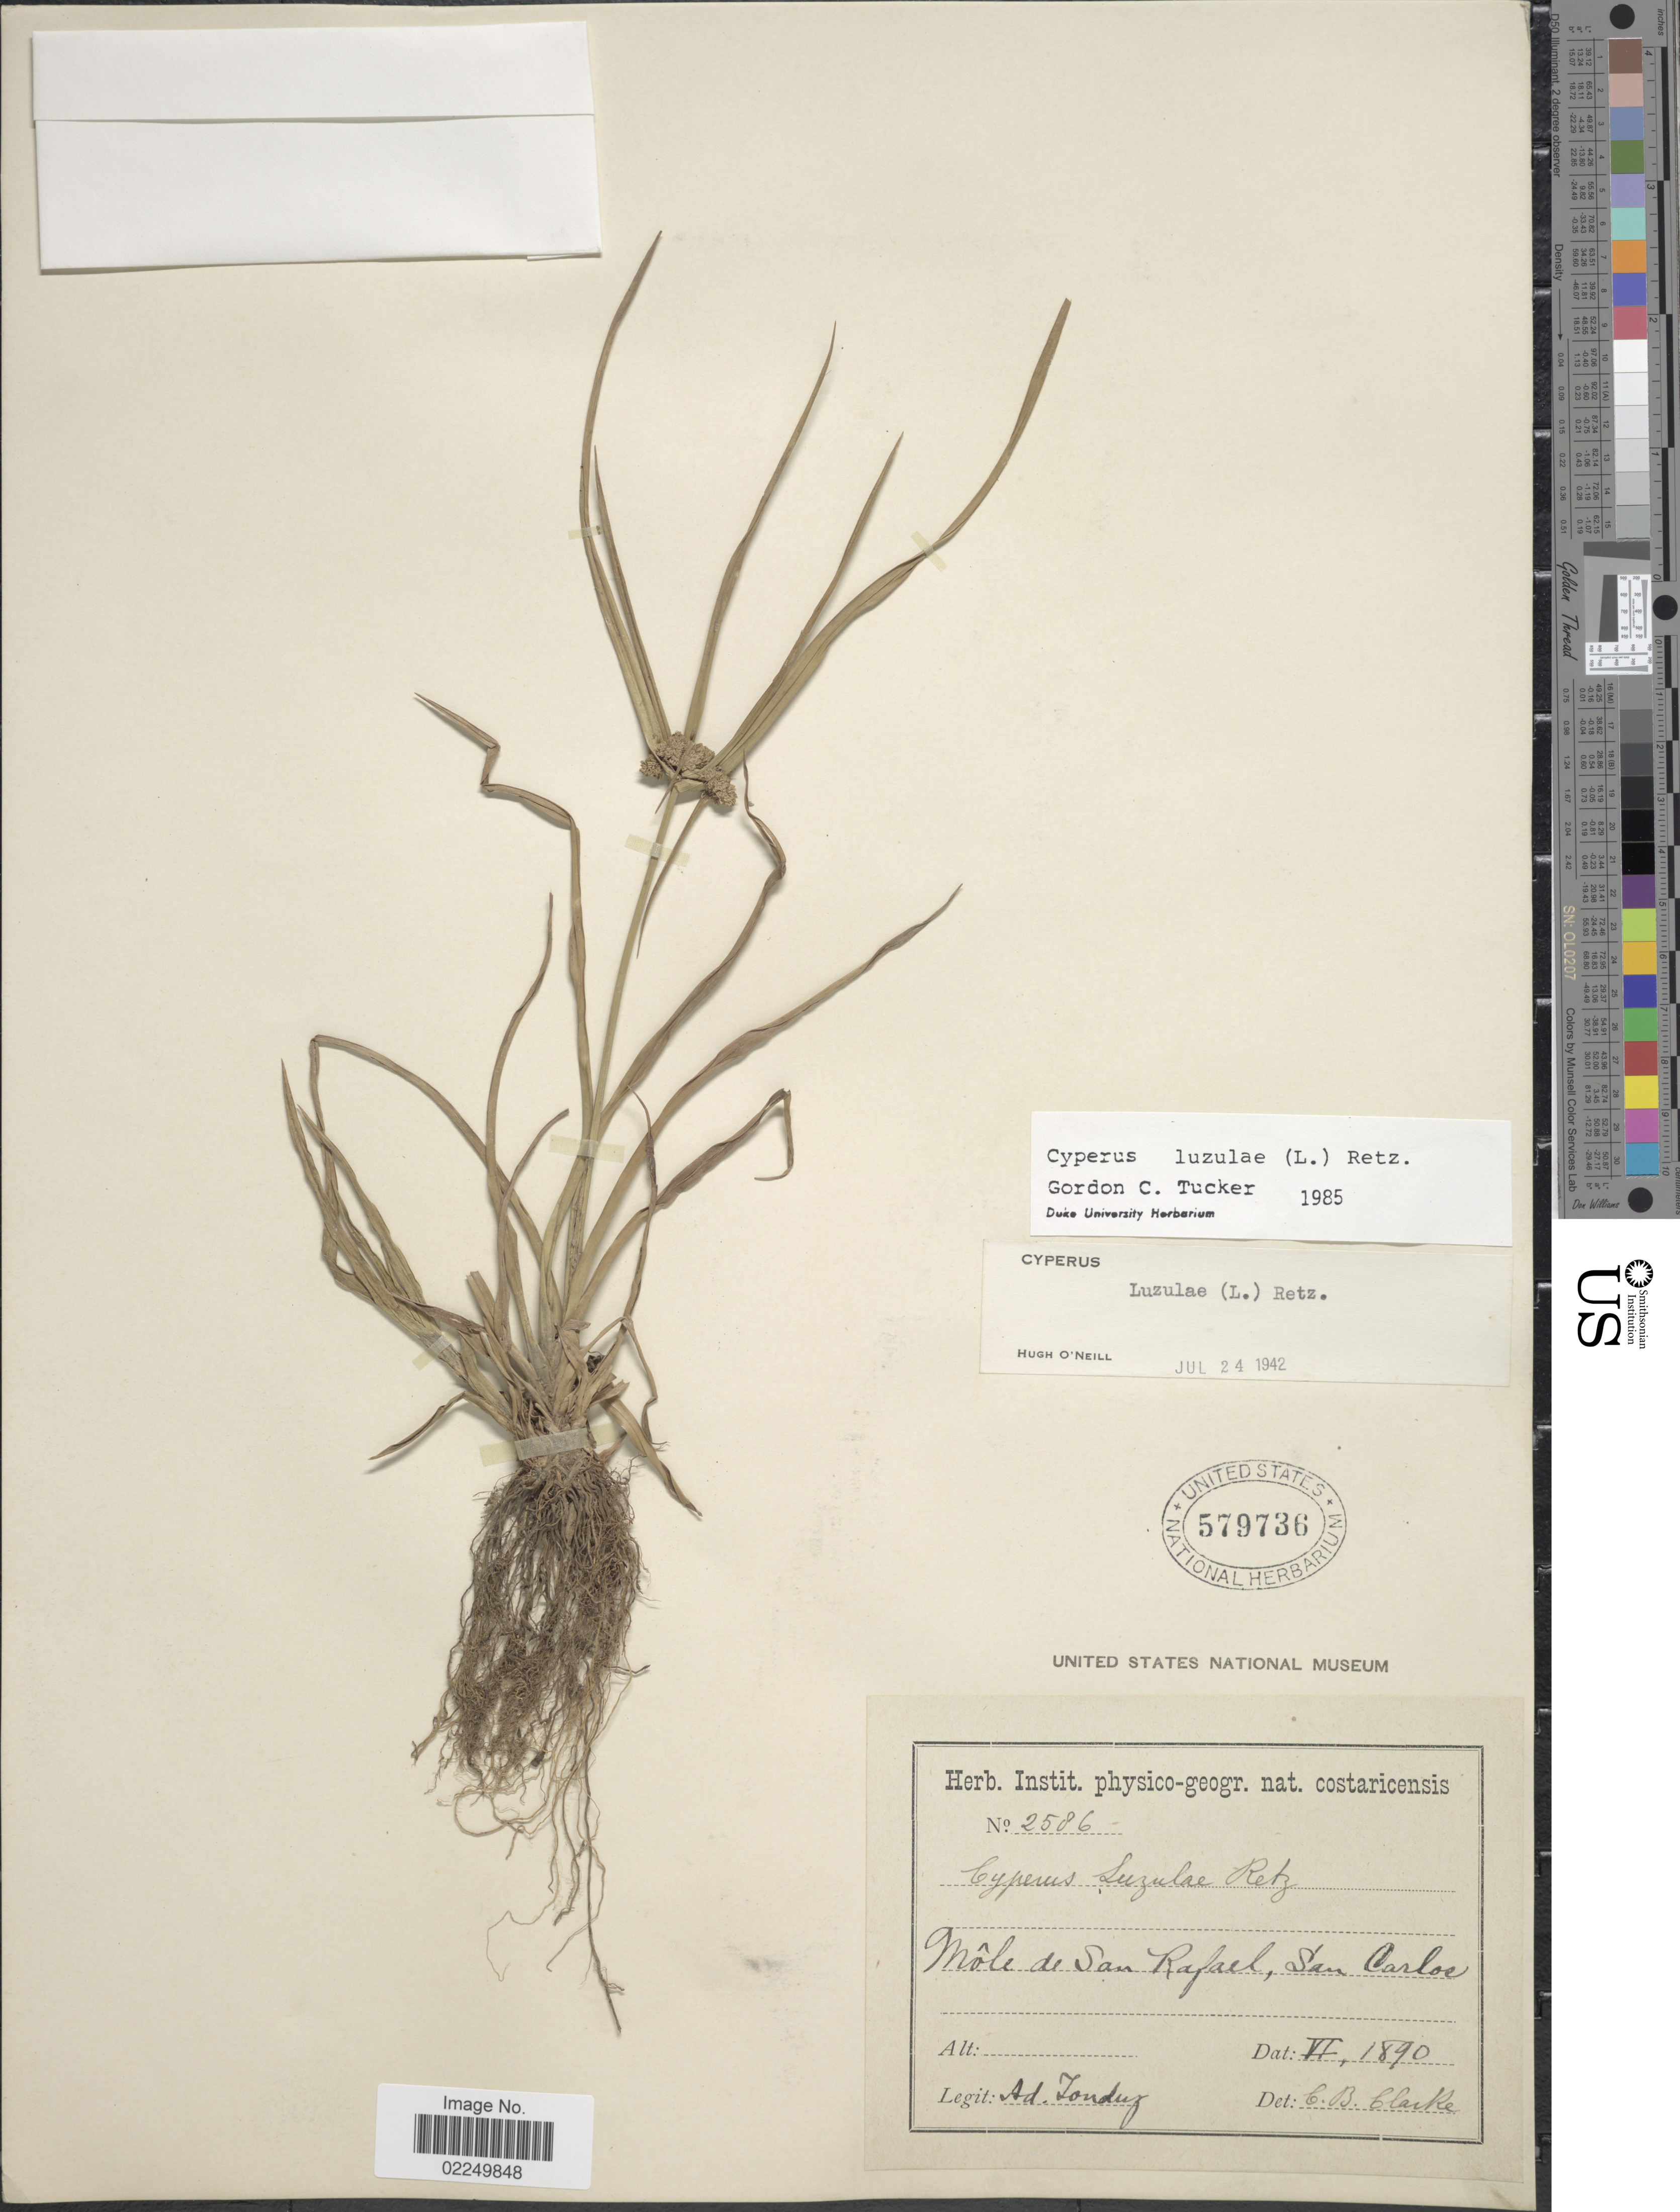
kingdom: Plantae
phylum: Tracheophyta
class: Liliopsida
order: Poales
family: Cyperaceae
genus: Cyperus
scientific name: Cyperus luzulae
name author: (L.) Rottb. ex Retz.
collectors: A. Tonduz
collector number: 2586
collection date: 1890-06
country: Costa Rica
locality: Mole de San Rafael, San Carlos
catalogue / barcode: US 579736